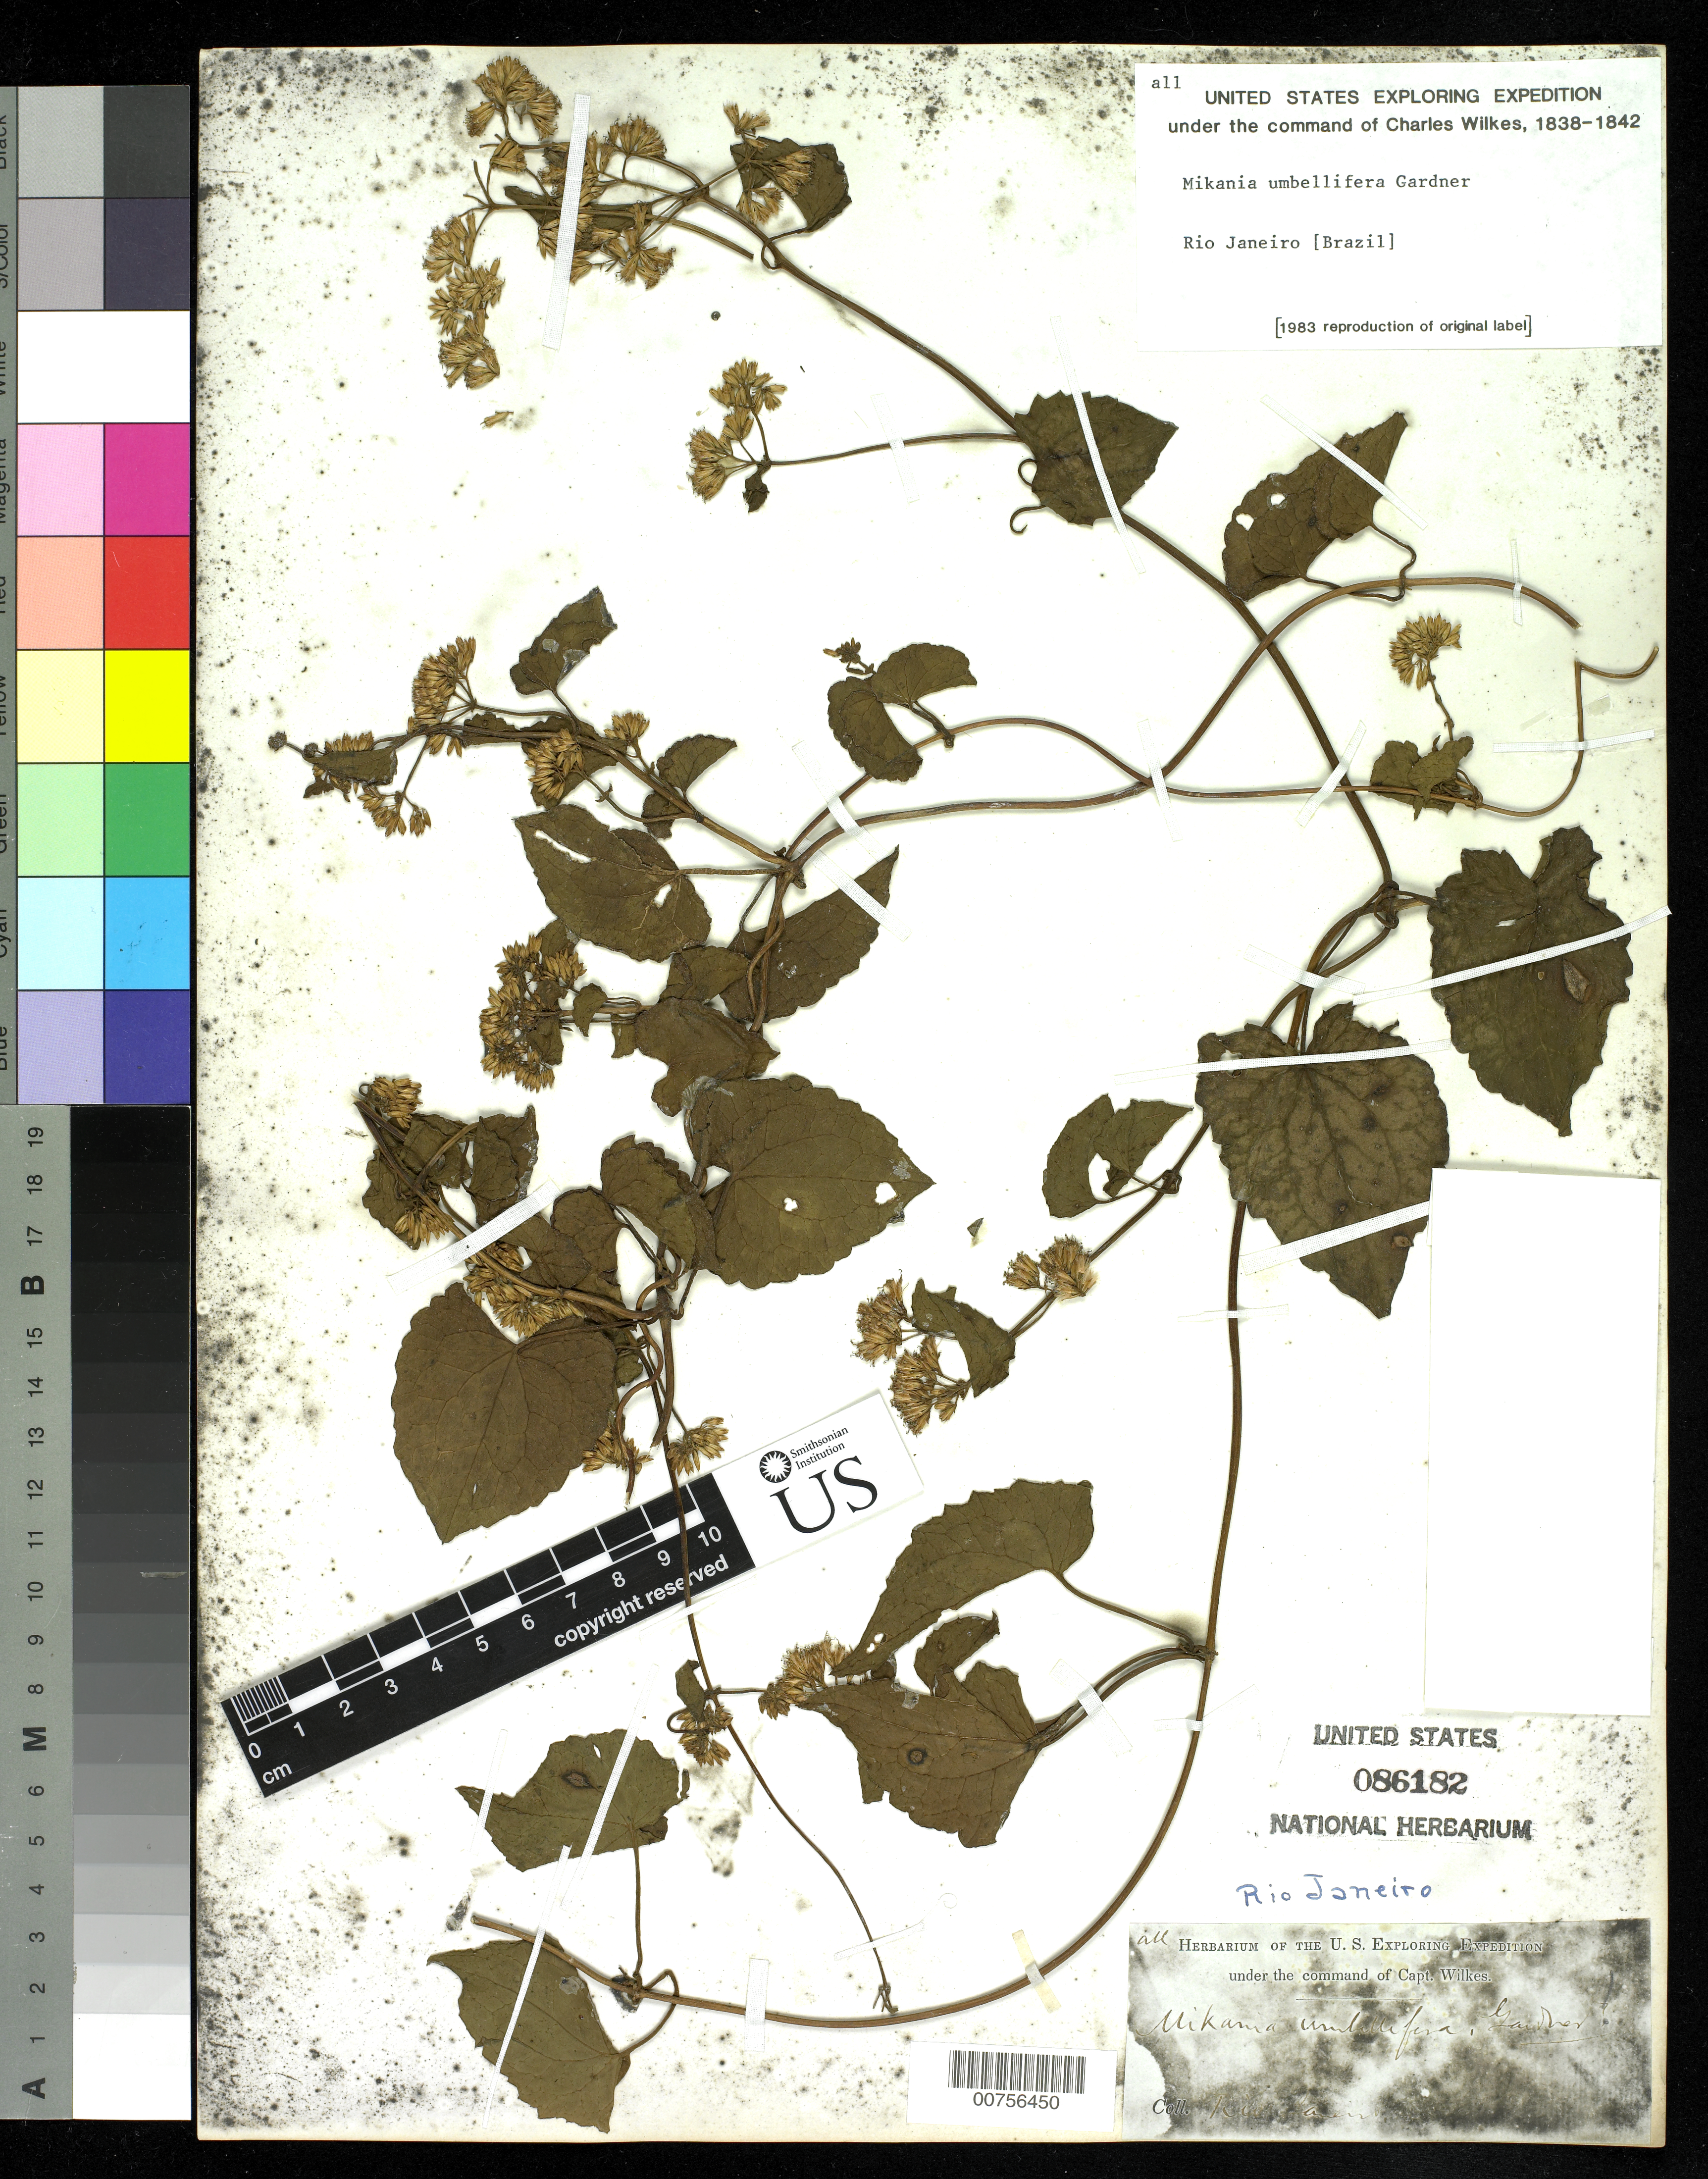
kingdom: Plantae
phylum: Tracheophyta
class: Magnoliopsida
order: Asterales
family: Asteraceae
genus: Mikania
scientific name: Mikania micrantha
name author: Kunth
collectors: Wilkes Explor. Exped.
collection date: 1838/1842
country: Brazil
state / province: Rio de Janeiro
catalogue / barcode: US 86182